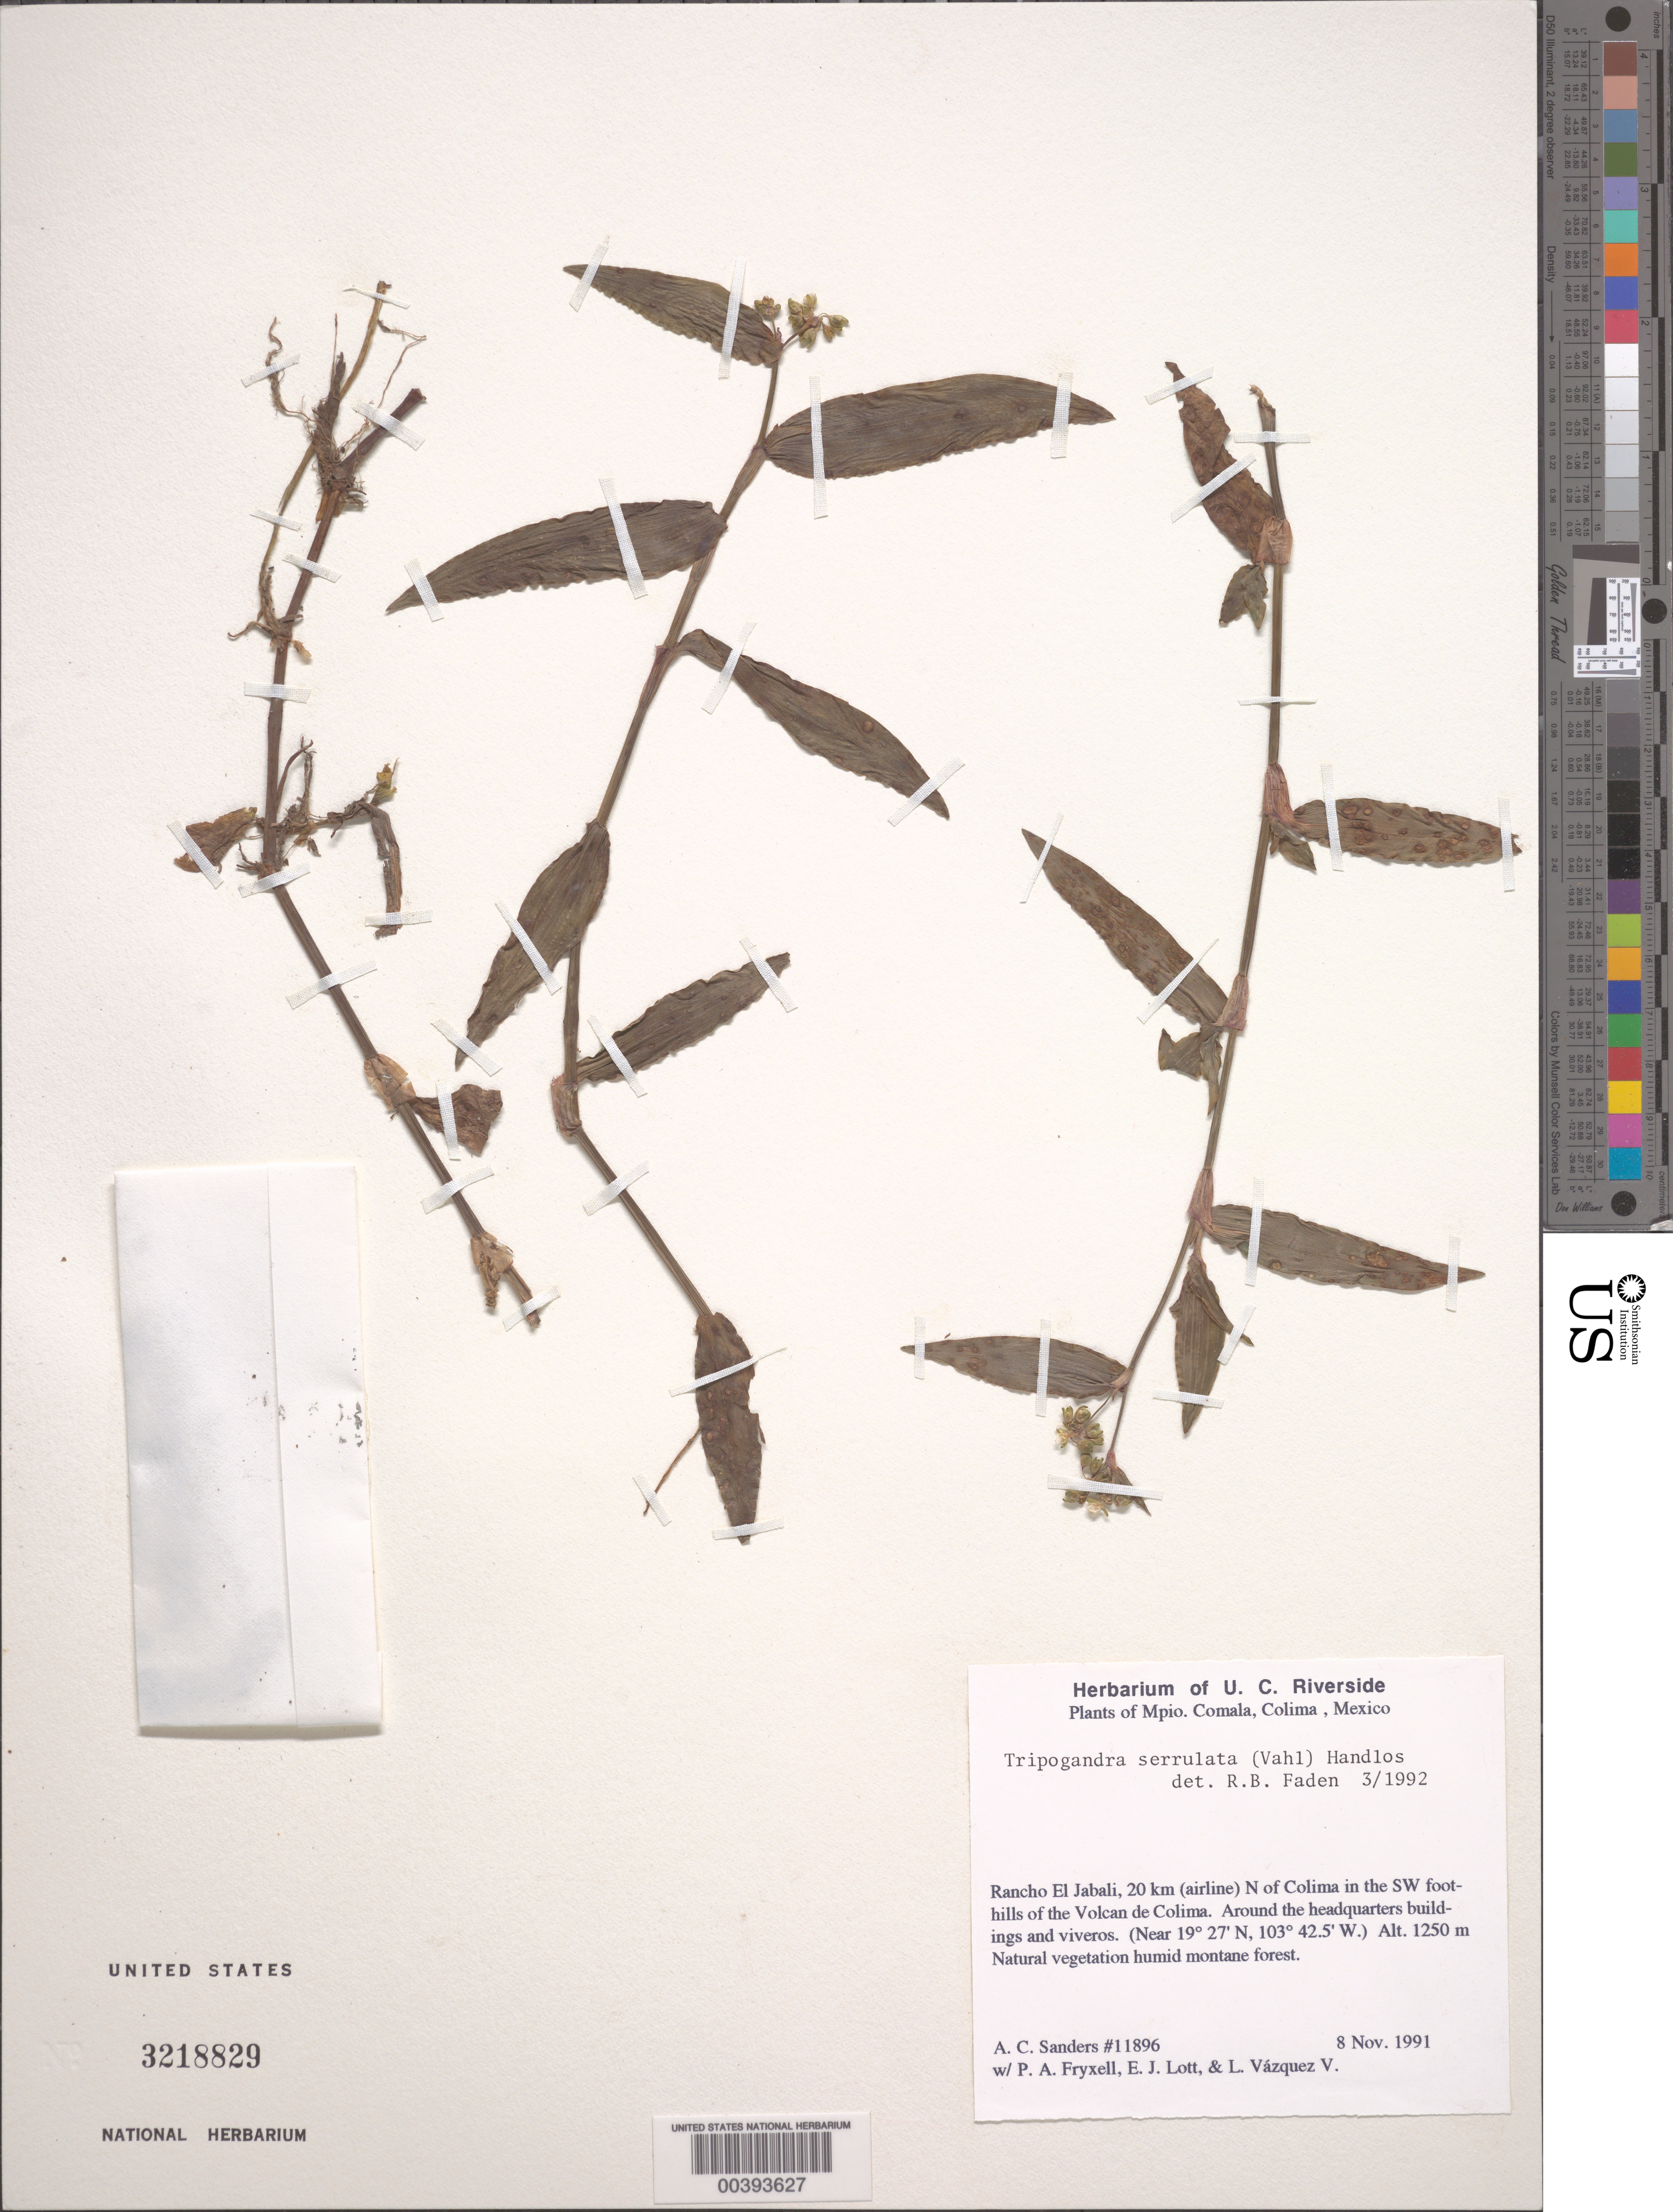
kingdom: Plantae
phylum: Tracheophyta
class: Liliopsida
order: Commelinales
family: Commelinaceae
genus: Tripogandra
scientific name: Tripogandra serrulata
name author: (Vahl) Handlos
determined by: Faden, Robert B., (US), Smithsonian Institution - National Museum of Natural History (UNITED STATES)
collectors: A. Sanders, P. A. Fryxell, E. Lott & L. Vazquez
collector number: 11896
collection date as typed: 08 Nov 1991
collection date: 1991-11-08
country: Mexico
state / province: Colima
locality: Rancho El Jabali, 20 km N of Colima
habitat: Humid montane forest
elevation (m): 1250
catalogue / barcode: US 3218829